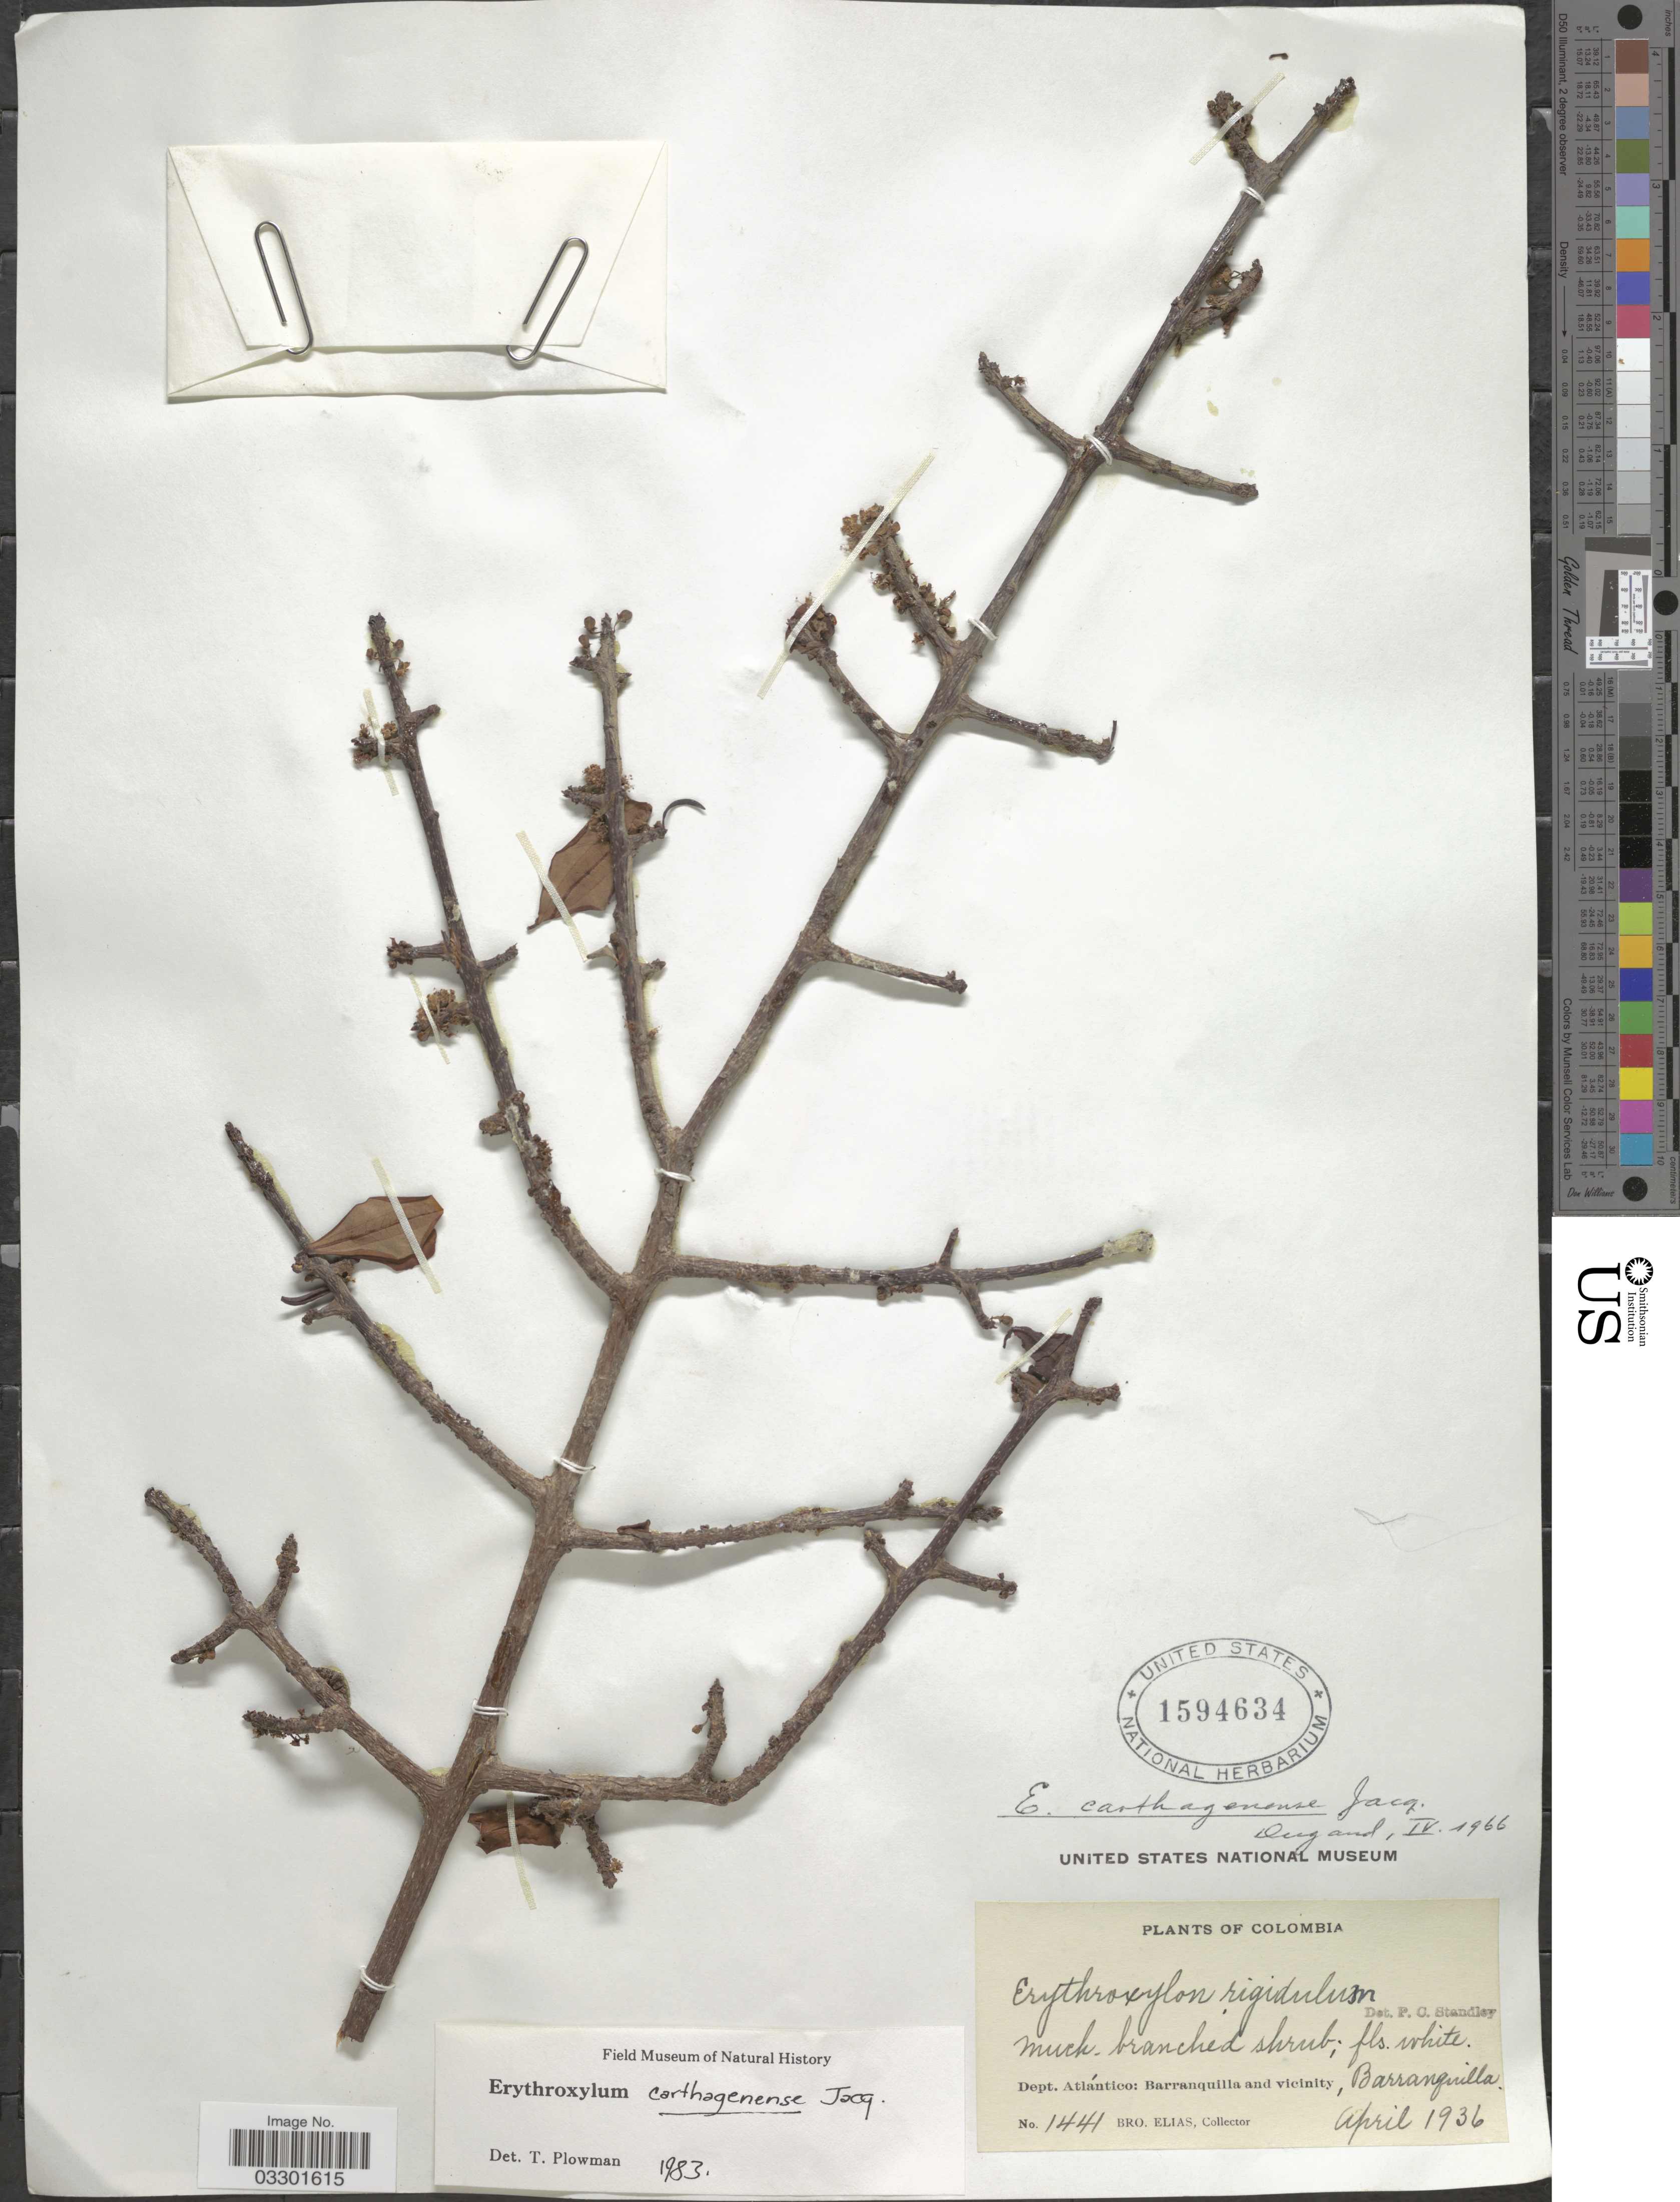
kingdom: Plantae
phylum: Tracheophyta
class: Magnoliopsida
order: Malpighiales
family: Erythroxylaceae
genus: Erythroxylum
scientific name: Erythroxylum carthagenense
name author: Jacq.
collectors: Bro. Elias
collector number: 1441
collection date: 1936-04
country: Colombia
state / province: Atlántico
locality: Dept. Atlántico: Barranquilla and vicinity, Barranquilla.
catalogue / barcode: US 1594634